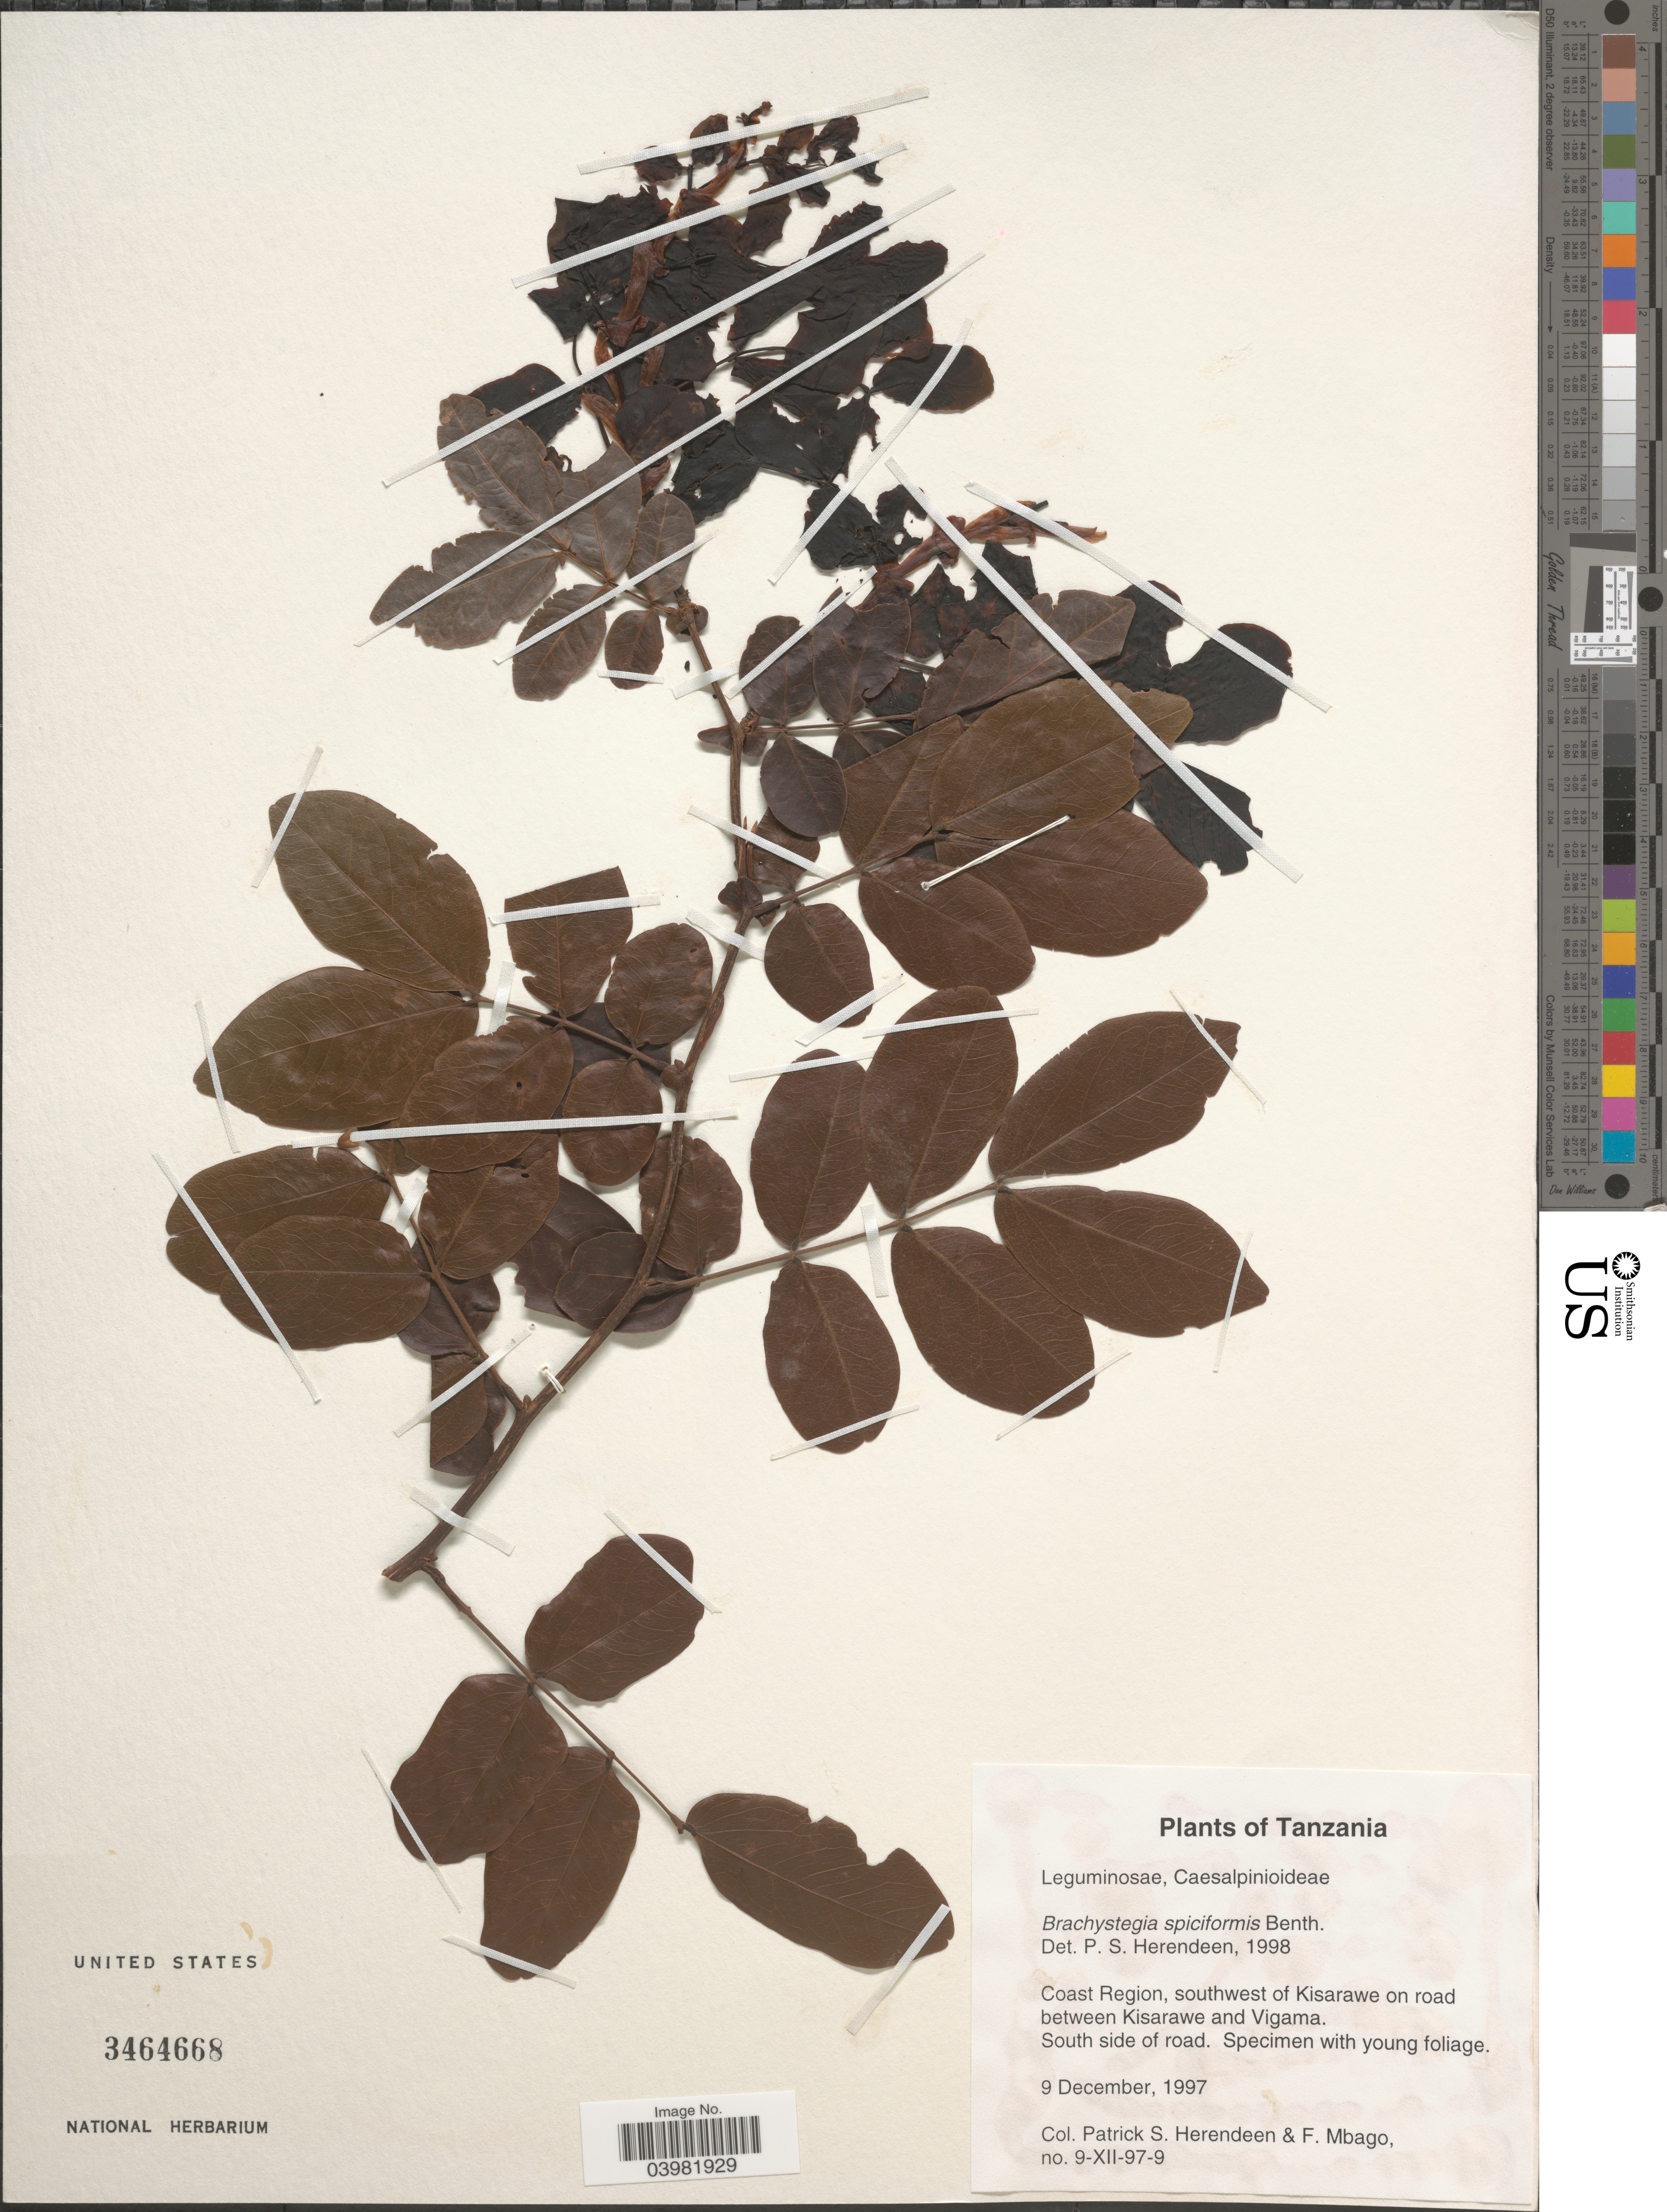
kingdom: Plantae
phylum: Tracheophyta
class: Magnoliopsida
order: Fabales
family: Fabaceae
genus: Brachystegia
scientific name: Brachystegia spiciformis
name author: Benth.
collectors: P. S. Herendeen & F. Mbago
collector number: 9-XII-97-9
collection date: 1997-12-09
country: Tanzania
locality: Coast Region, southwest of Kisarawe on road between Kisarawe and Vigama. South side of road.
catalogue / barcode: US 3464668